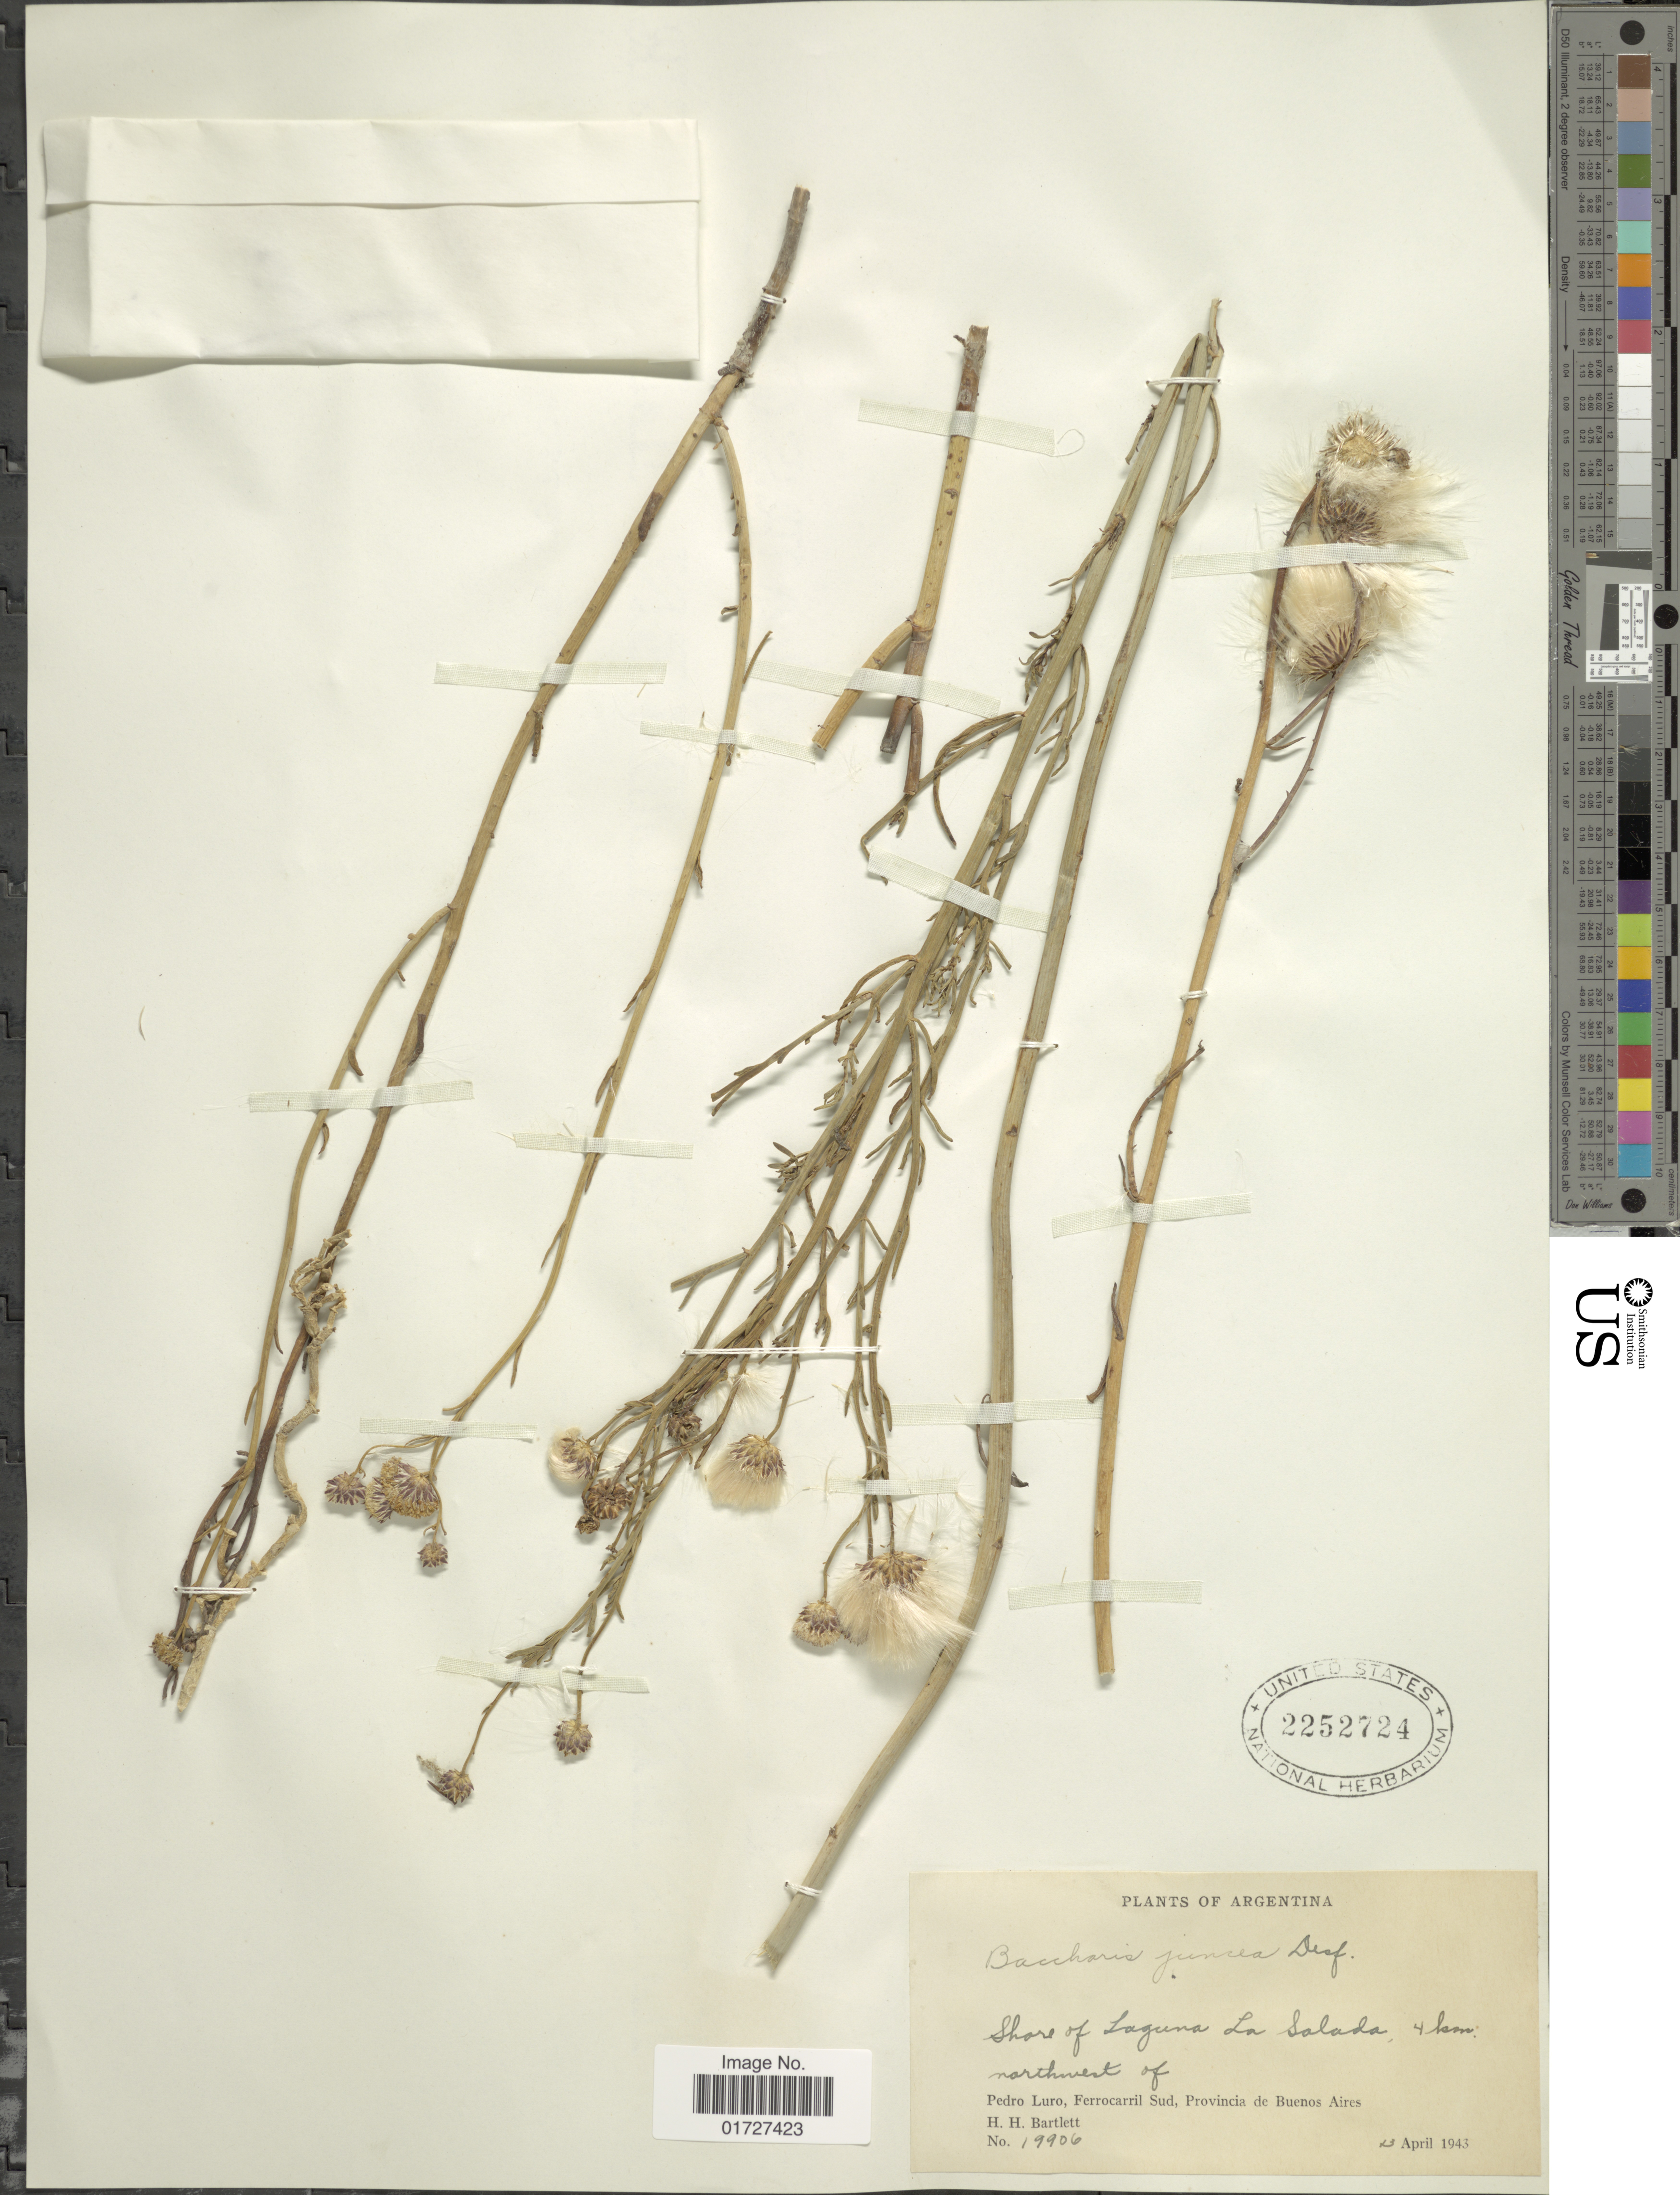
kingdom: Plantae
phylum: Tracheophyta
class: Magnoliopsida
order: Asterales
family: Asteraceae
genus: Baccharis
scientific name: Baccharis juncea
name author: (Lehm.) Desf.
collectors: H. H. Bartlett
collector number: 19906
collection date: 1943-04-23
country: Argentina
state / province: Buenos Aires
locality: Northeast of Pedro Luro, Ferrocarril Sud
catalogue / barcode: US 2252724